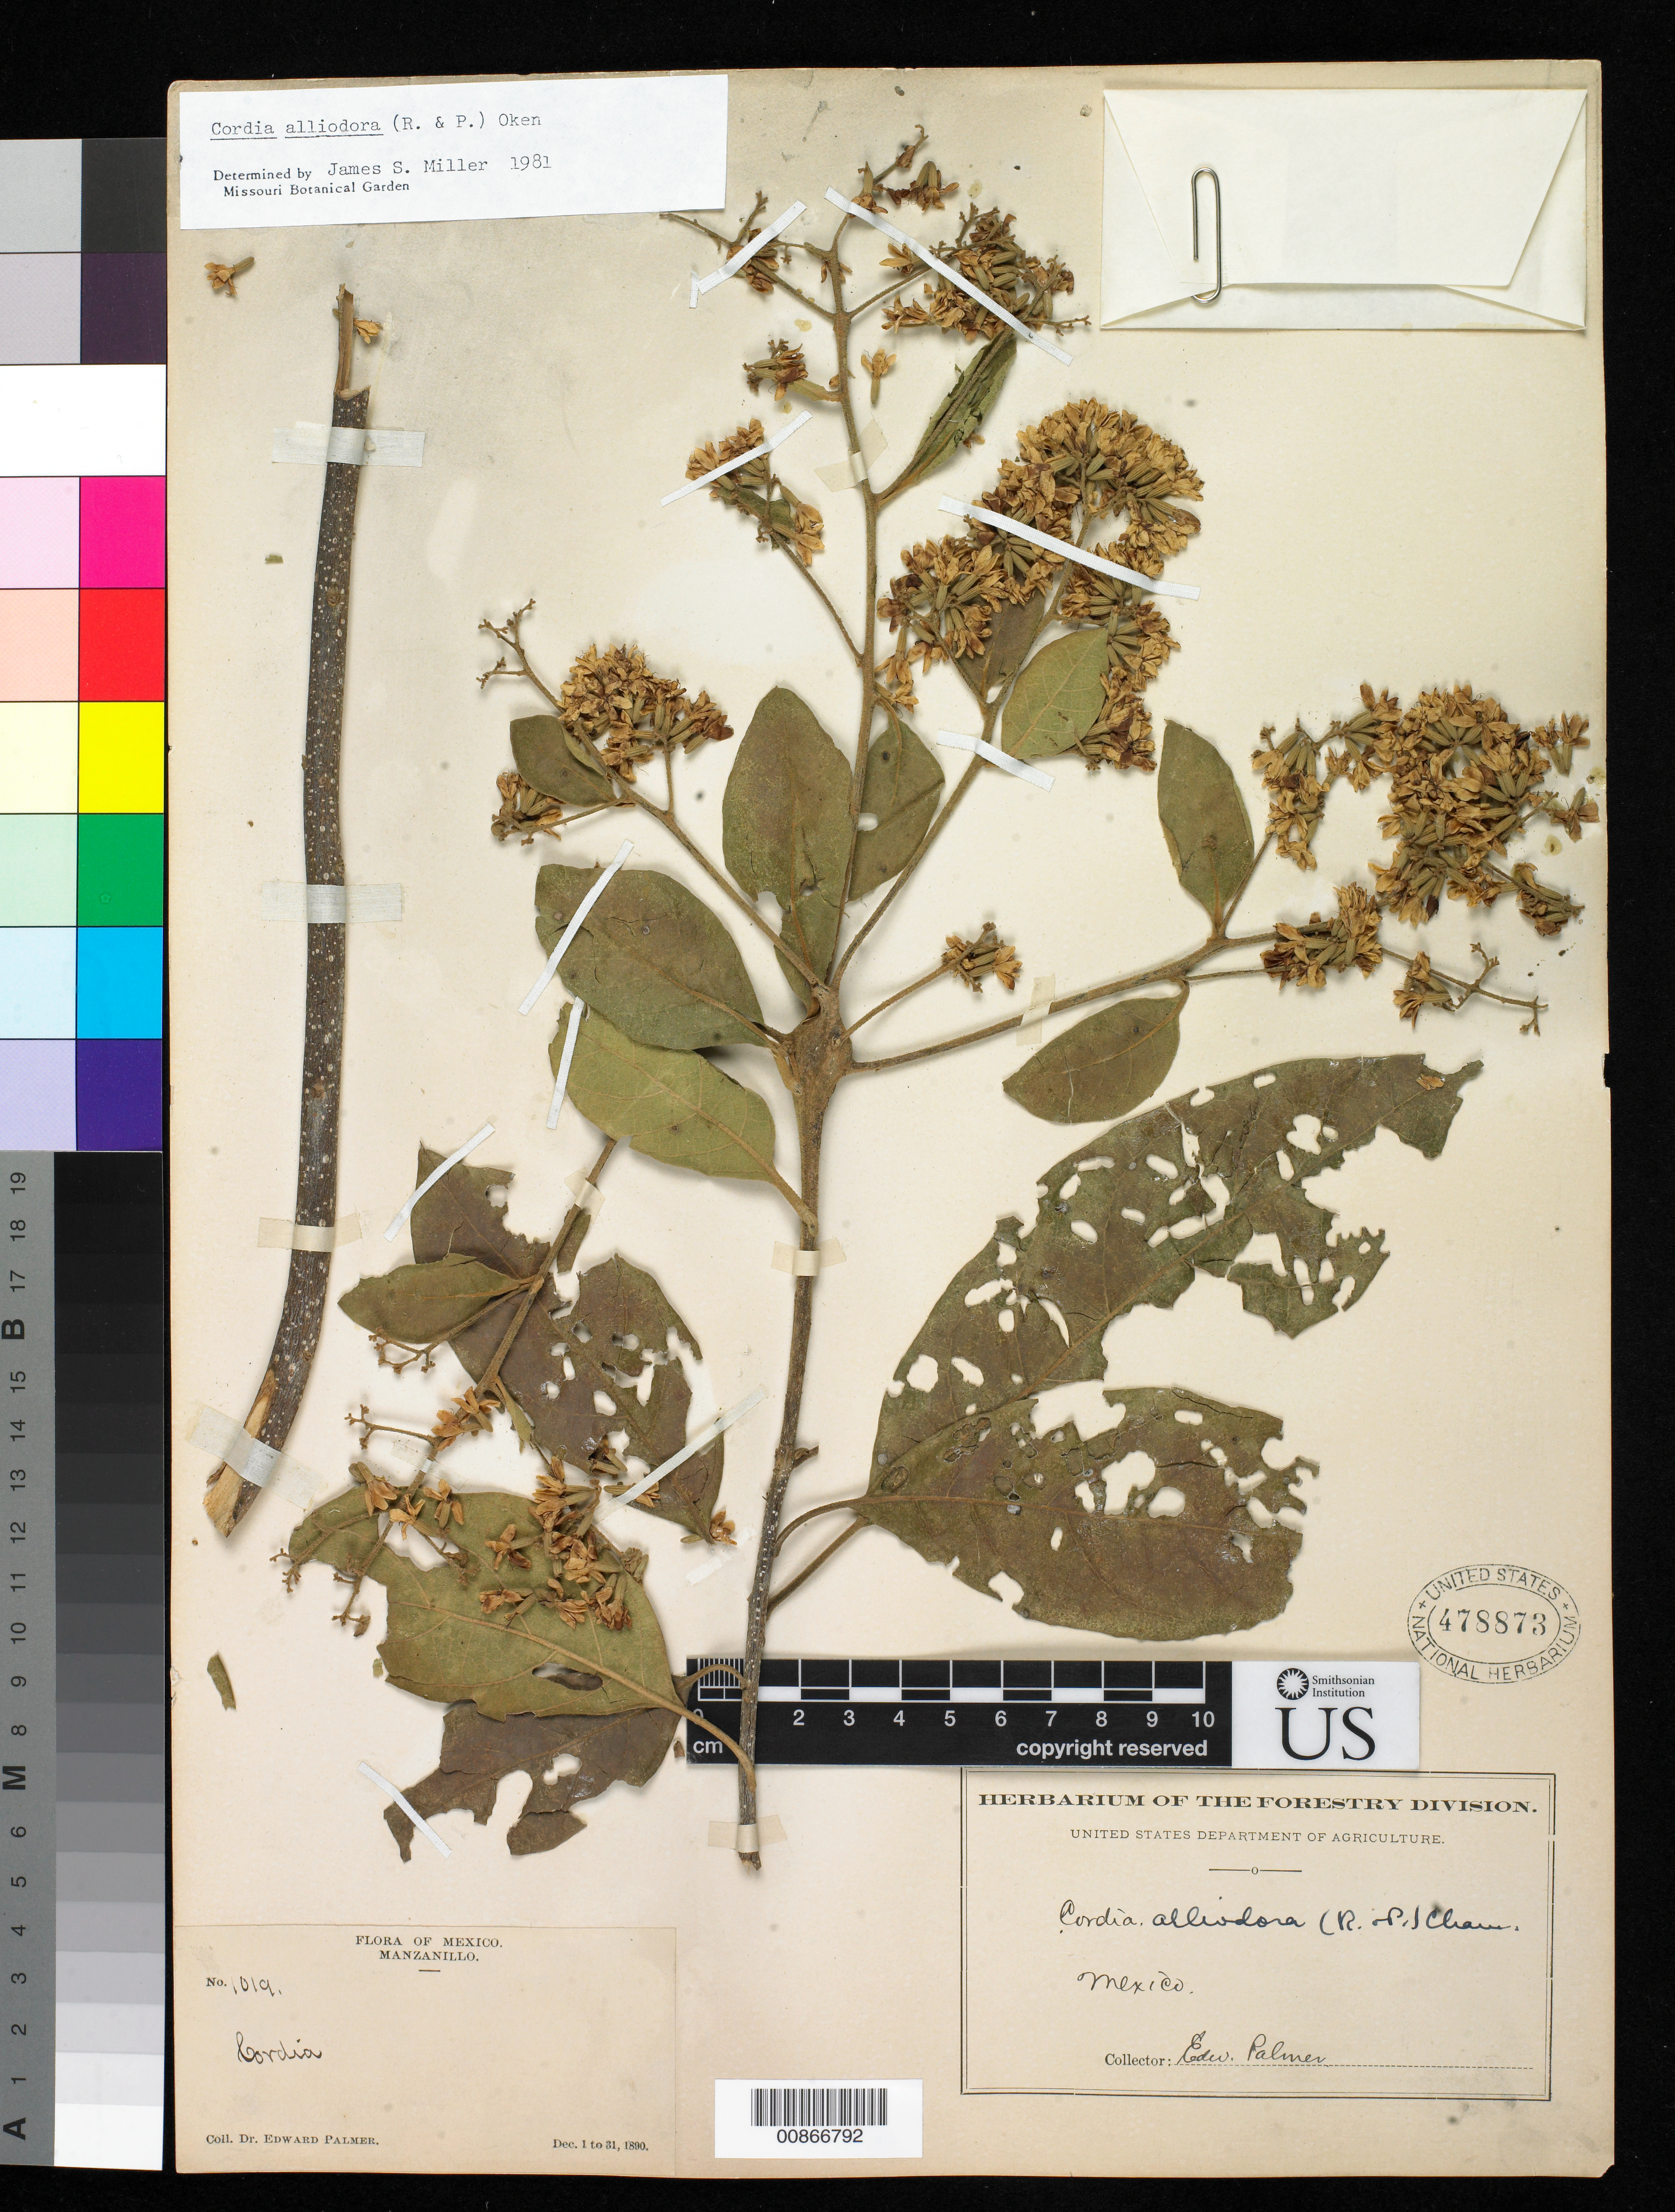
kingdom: Plantae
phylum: Tracheophyta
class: Magnoliopsida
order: Boraginales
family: Cordiaceae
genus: Cordia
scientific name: Cordia alliodora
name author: (Ruiz & Pav.) Oken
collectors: E. Palmer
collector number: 1019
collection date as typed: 01 Dec 1890 to 31 Dec 1890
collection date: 1890-12-01/1890-12-31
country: Mexico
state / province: Colima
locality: Manzanillo, Colima.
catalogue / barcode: US 478873